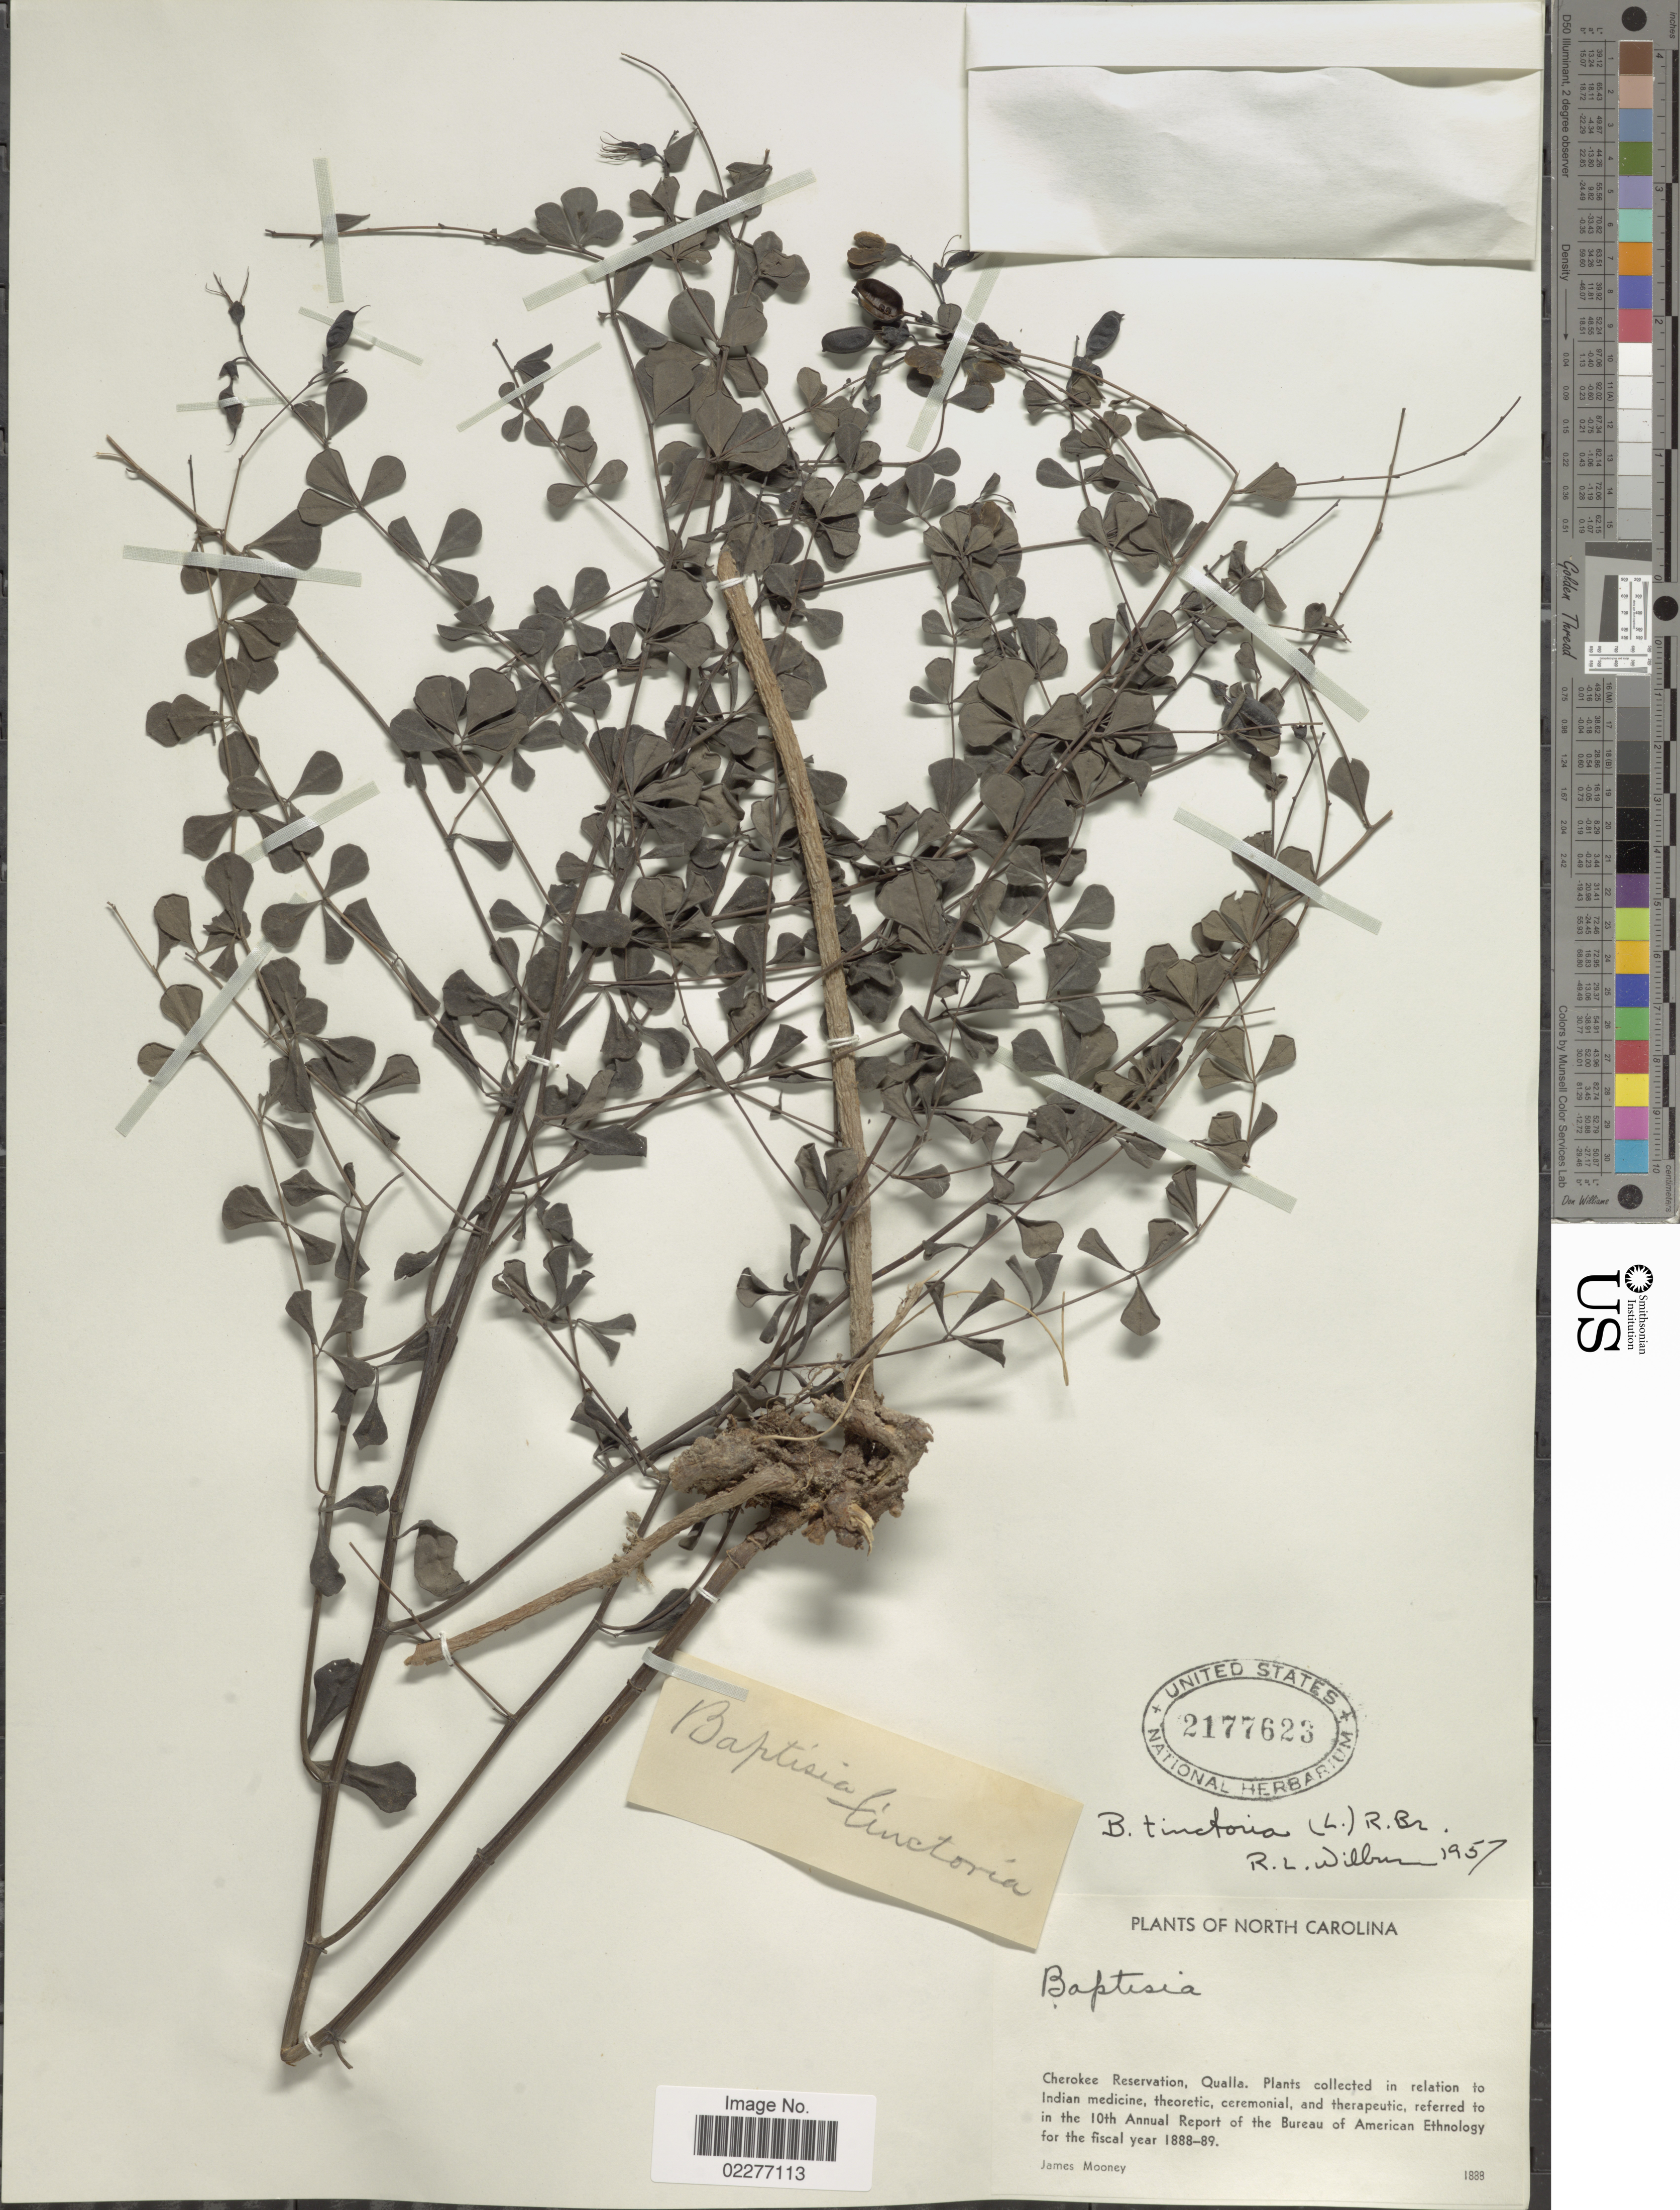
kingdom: Plantae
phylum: Tracheophyta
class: Magnoliopsida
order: Fabales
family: Fabaceae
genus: Baptisia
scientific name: Baptisia tinctoria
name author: (L.) R. Br.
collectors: J. Mooney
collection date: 1888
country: United States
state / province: North Carolina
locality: Cherokee Reservation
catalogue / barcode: US 2177623